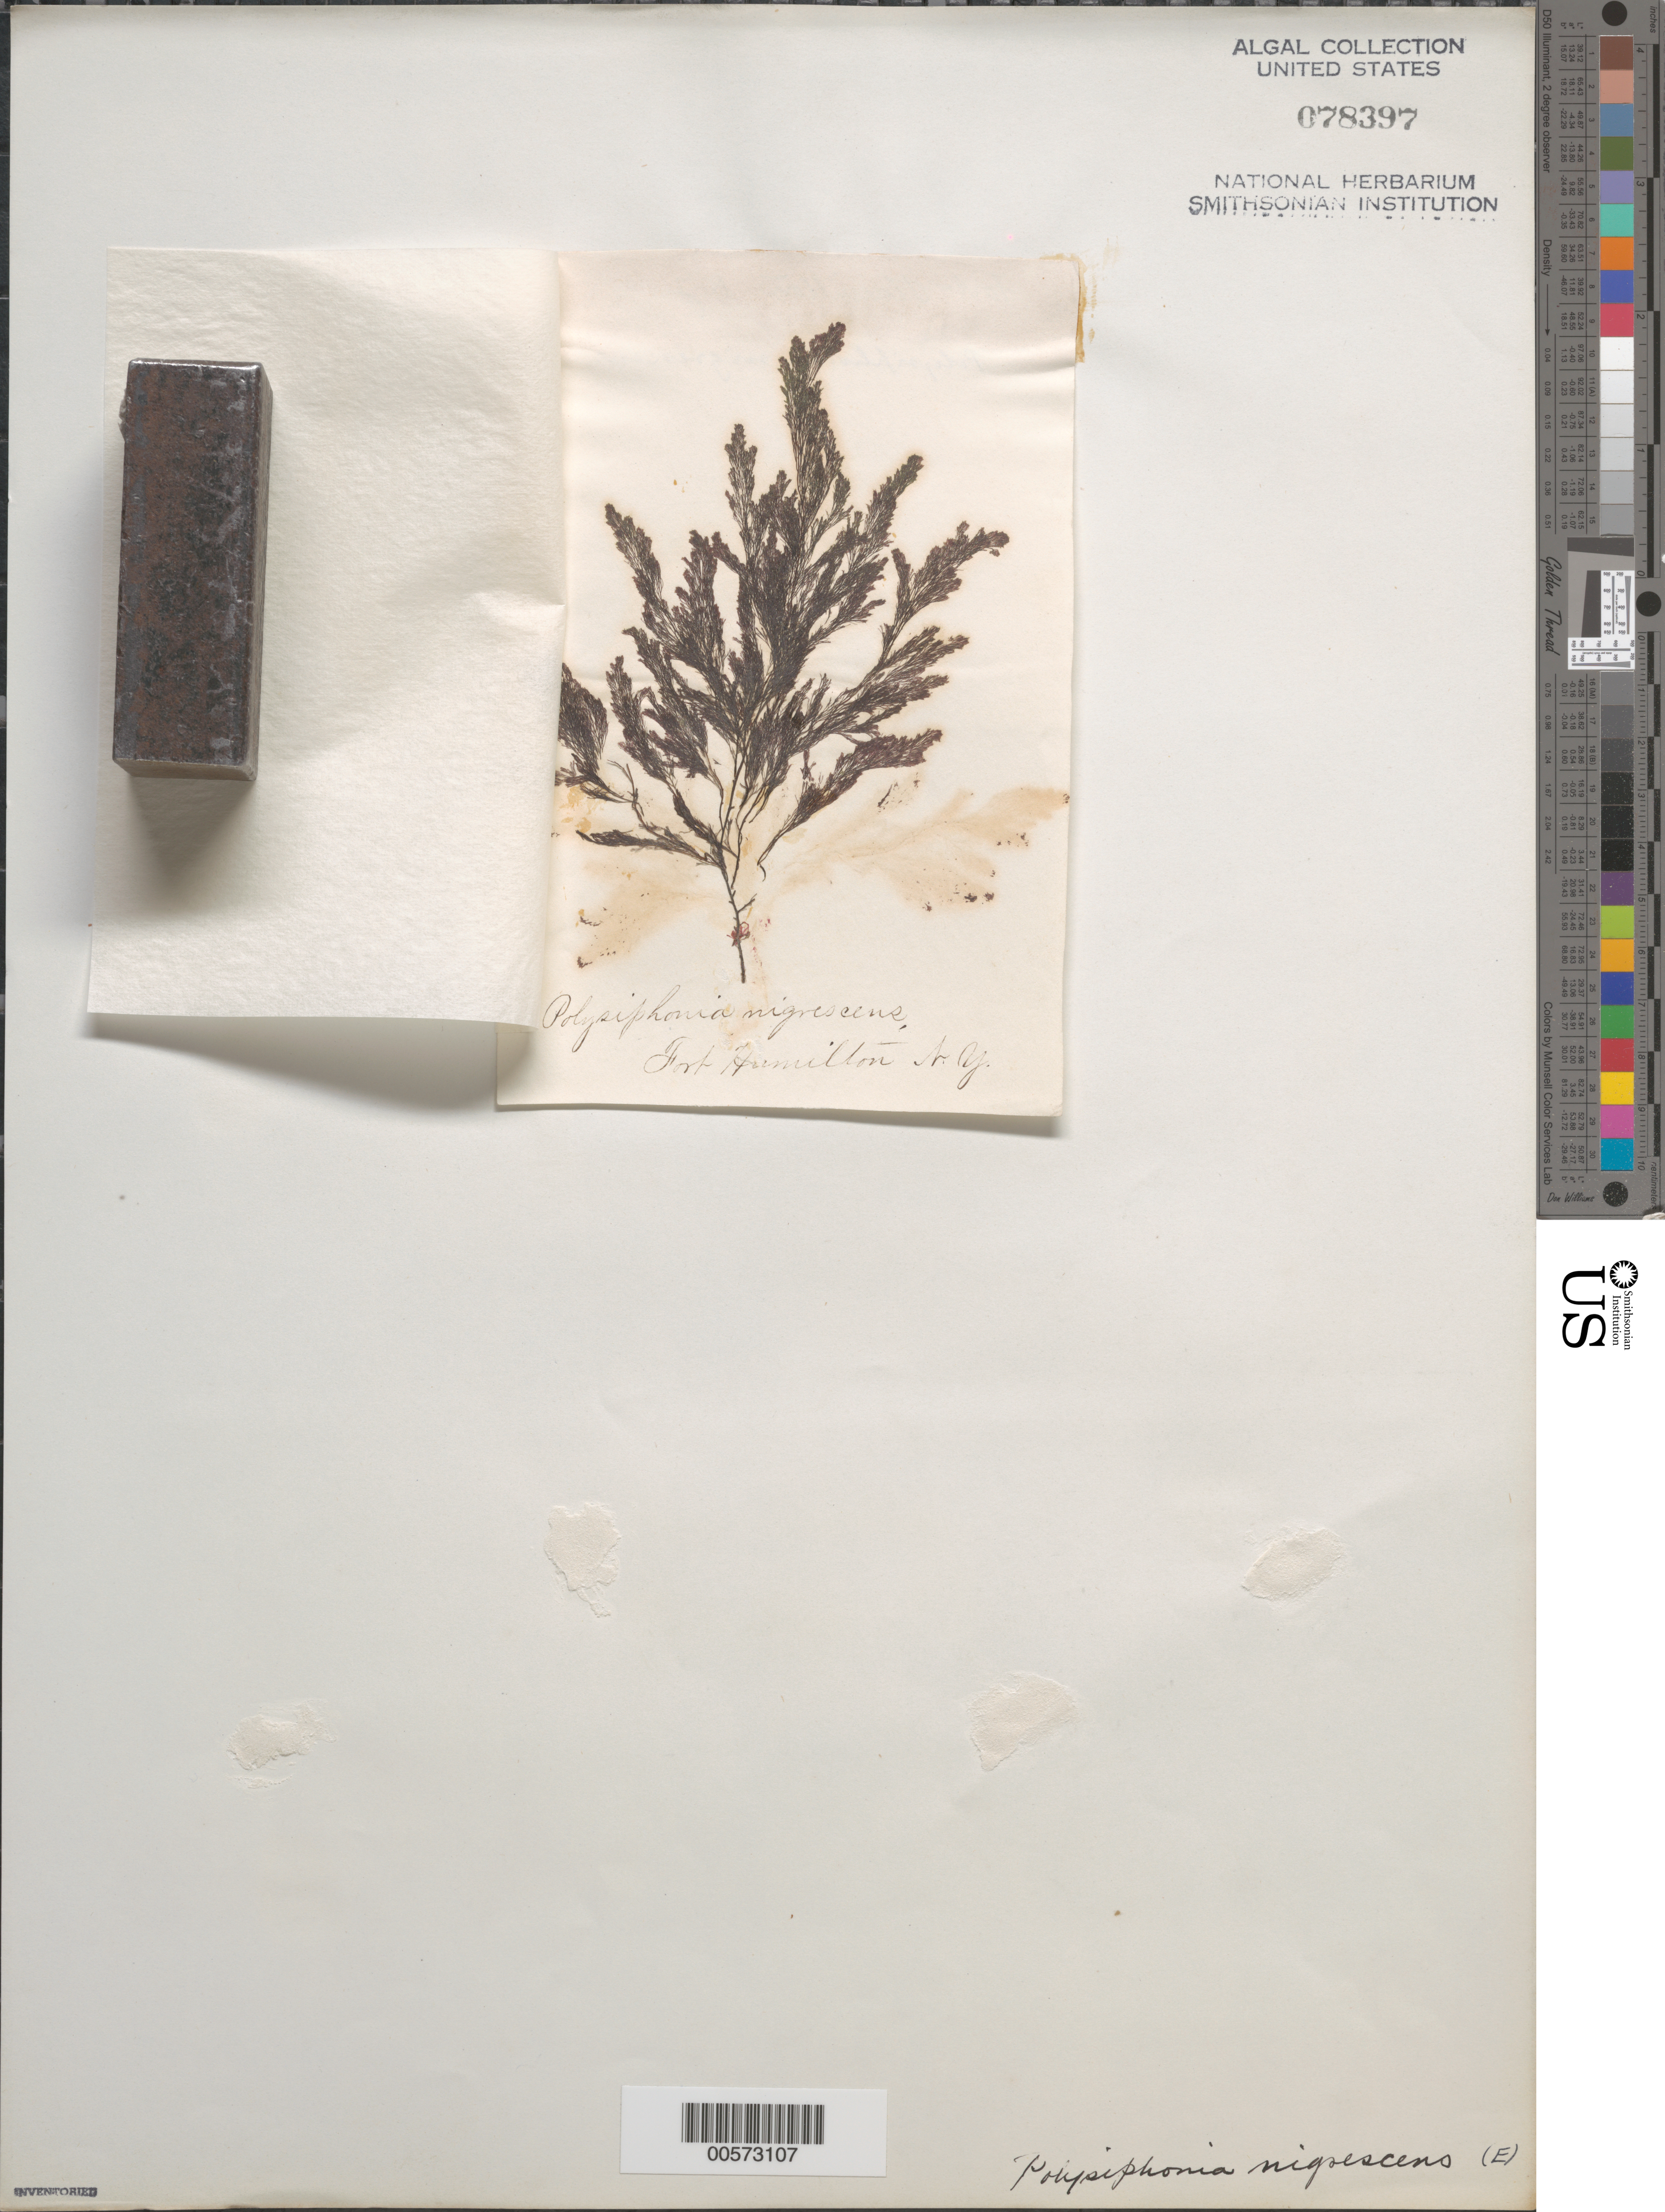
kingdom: Plantae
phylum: Rhodophyta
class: Florideophyceae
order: Ceramiales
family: Rhodomelaceae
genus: Vertebrata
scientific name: Vertebrata fucoides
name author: (Hudson) Kuntze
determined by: Algae name updating Project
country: United States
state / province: New York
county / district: Kings County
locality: Fort Hamilton, Brooklyn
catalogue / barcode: US 78397